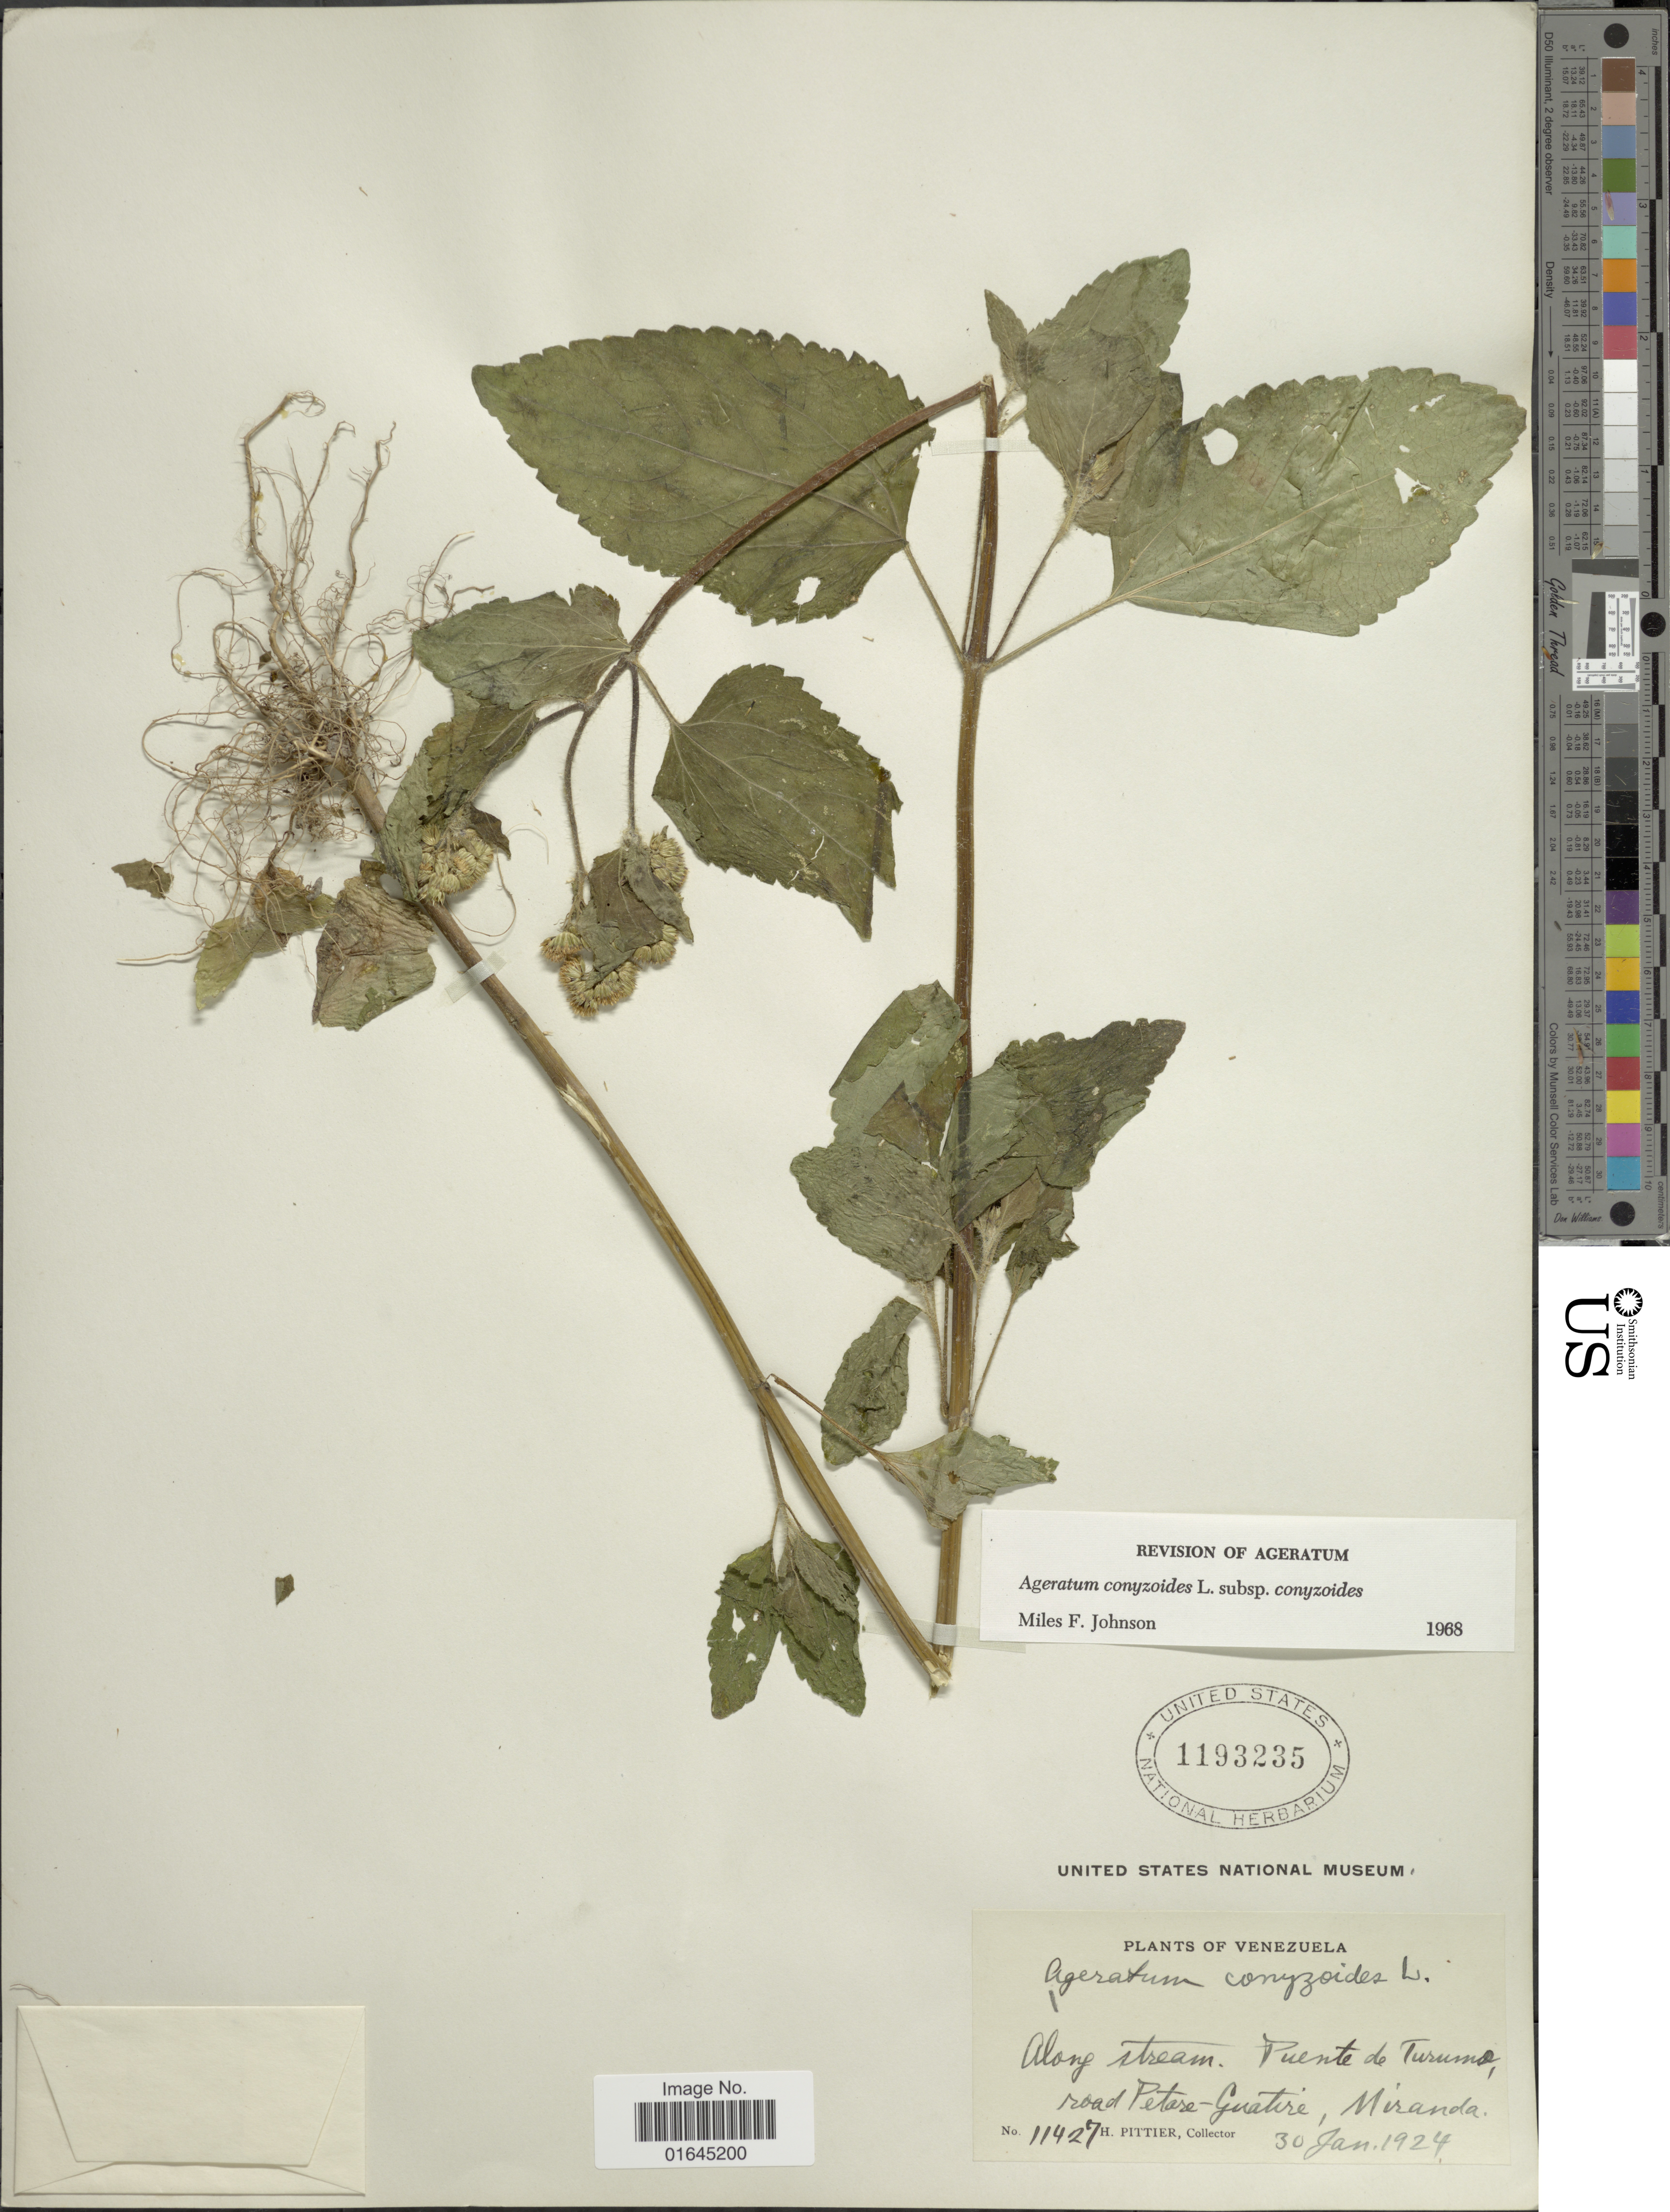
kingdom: Plantae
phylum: Tracheophyta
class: Magnoliopsida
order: Asterales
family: Asteraceae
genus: Ageratum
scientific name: Ageratum conyzoides subsp. conyzoides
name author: L.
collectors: H. F. Pittier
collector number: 11427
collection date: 1924-01-30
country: Venezuela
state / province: Miranda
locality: Along stream, puente de Tarumá, road Petare-Guatire, Miranda.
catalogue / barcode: US 1193235